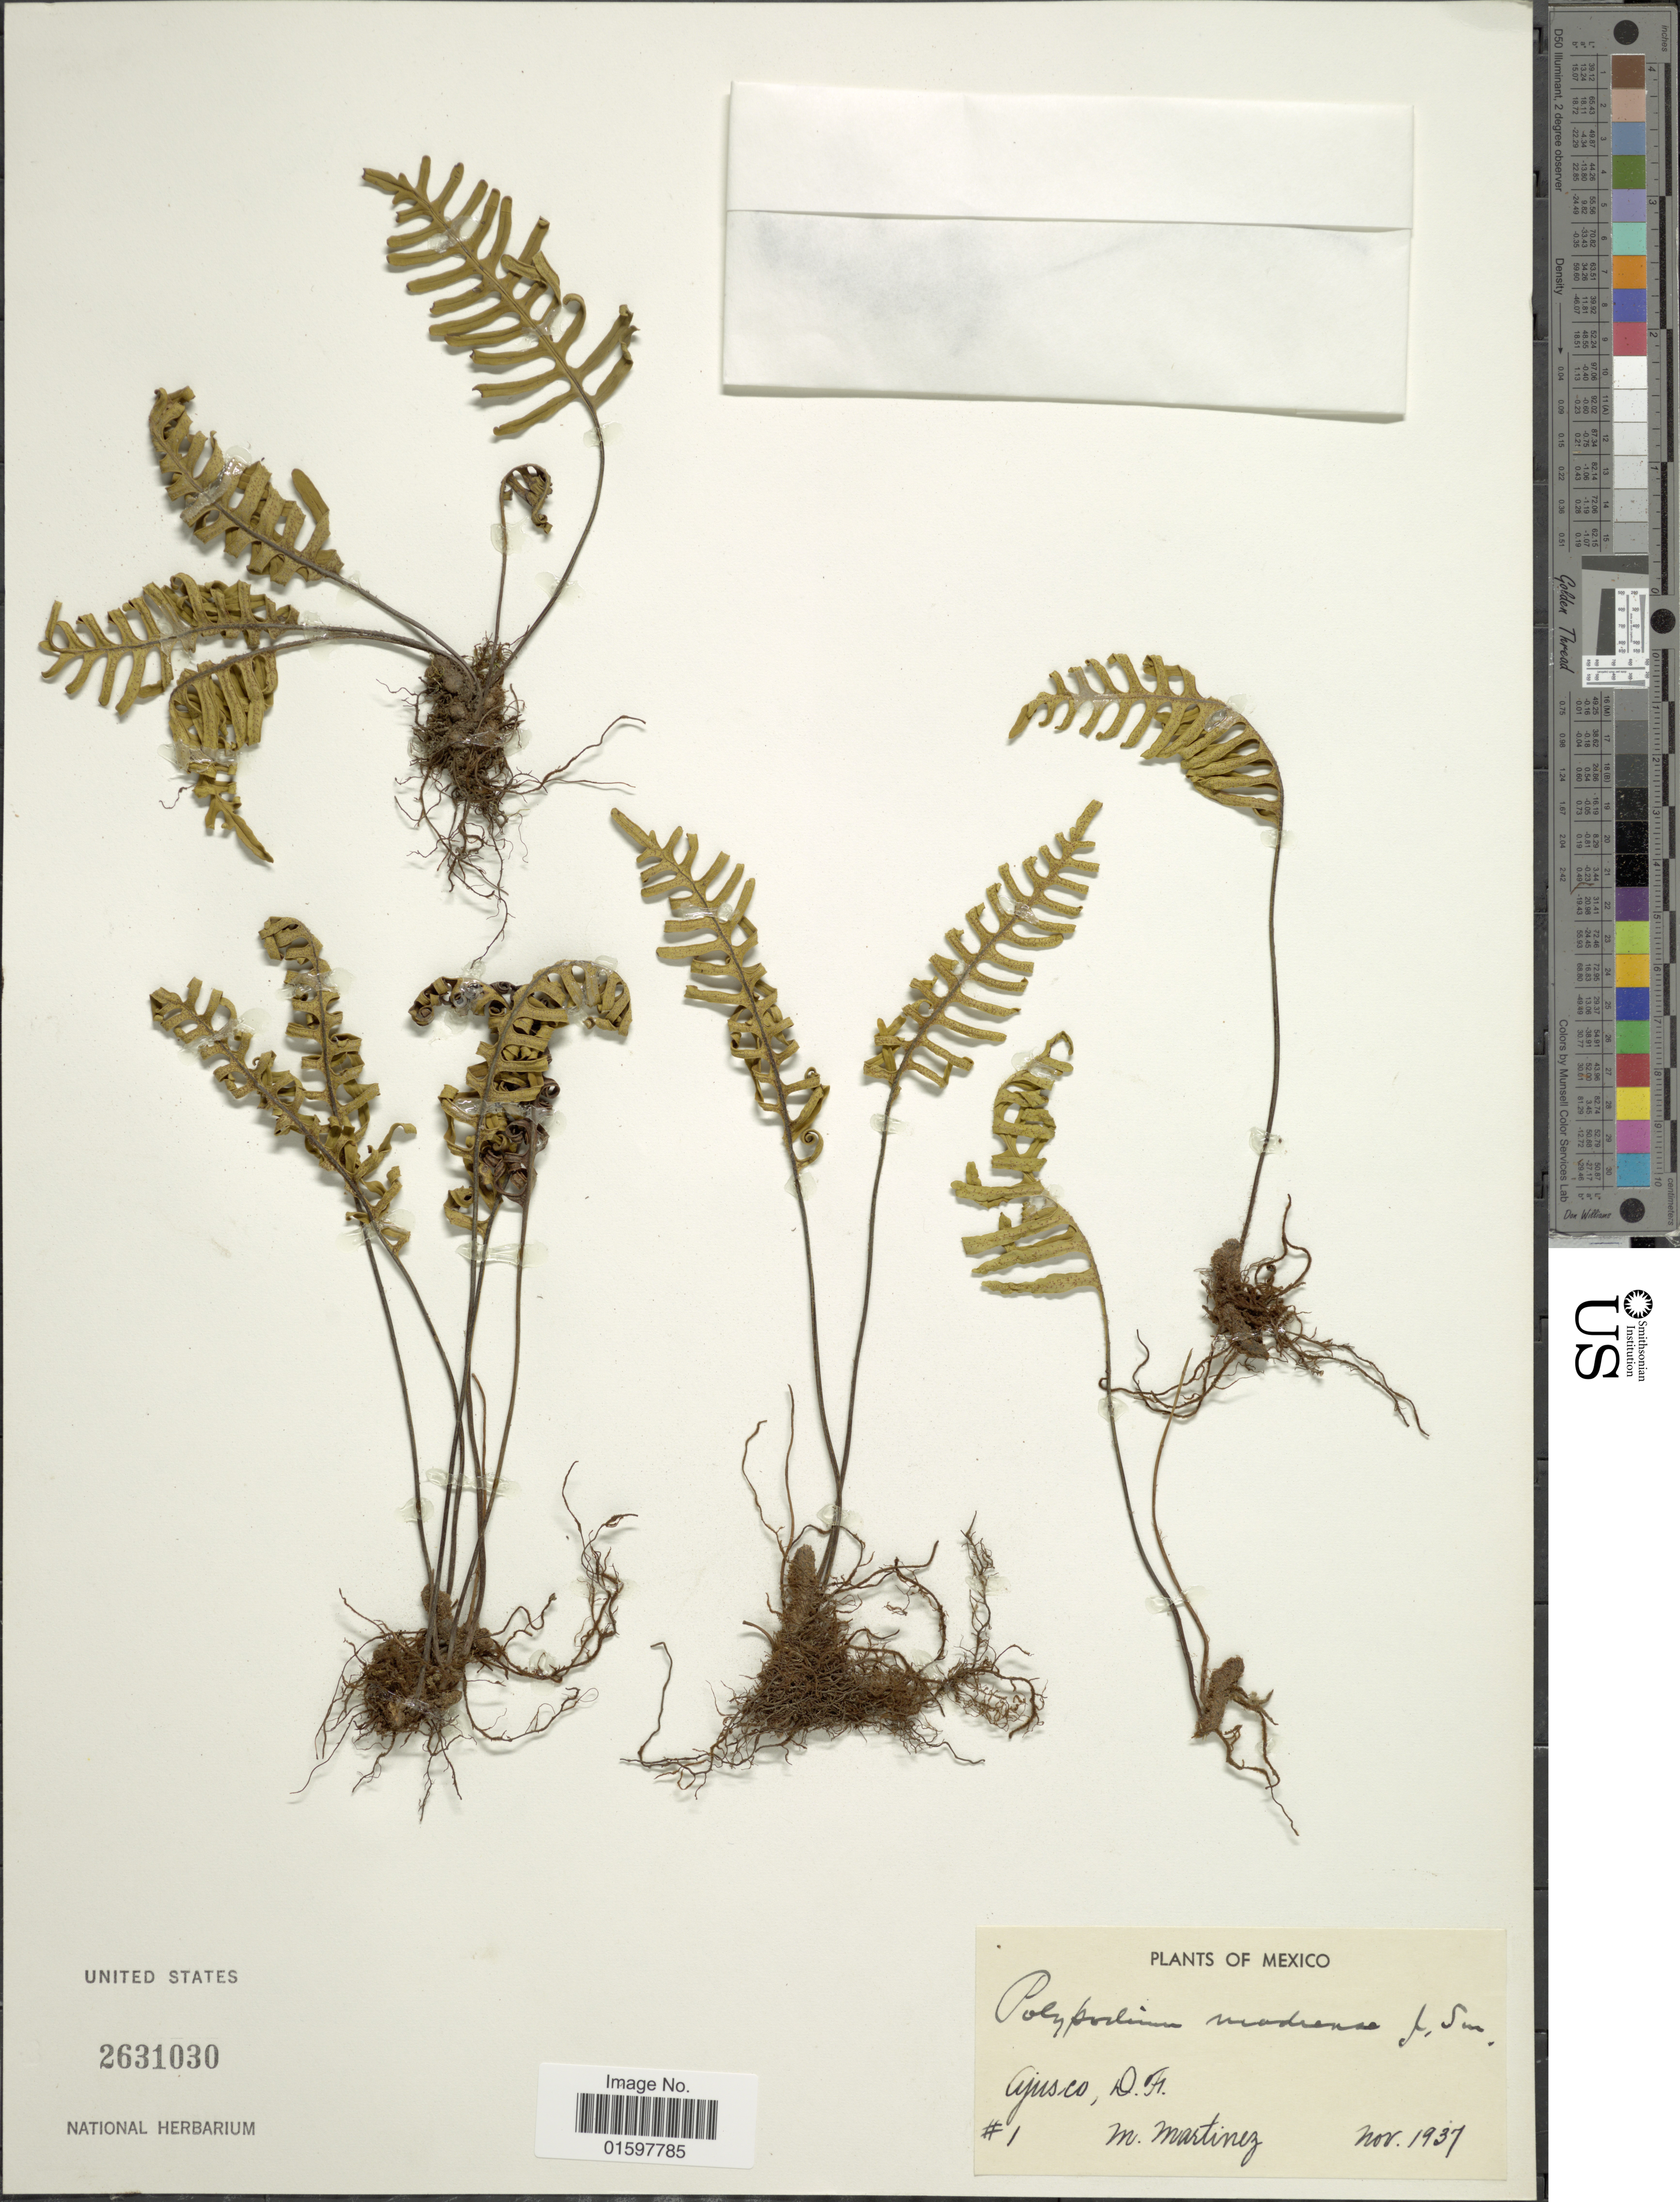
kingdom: Plantae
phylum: Tracheophyta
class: Polypodiopsida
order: Polypodiales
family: Polypodiaceae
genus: Pleopeltis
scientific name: Pleopeltis madrense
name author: (J. Sm.) A.R. Sm. & Tejero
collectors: M. Martinez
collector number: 1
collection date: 1937-11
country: Mexico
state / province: Distrito Federal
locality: Ajusco, D. F.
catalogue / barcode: US 2631030